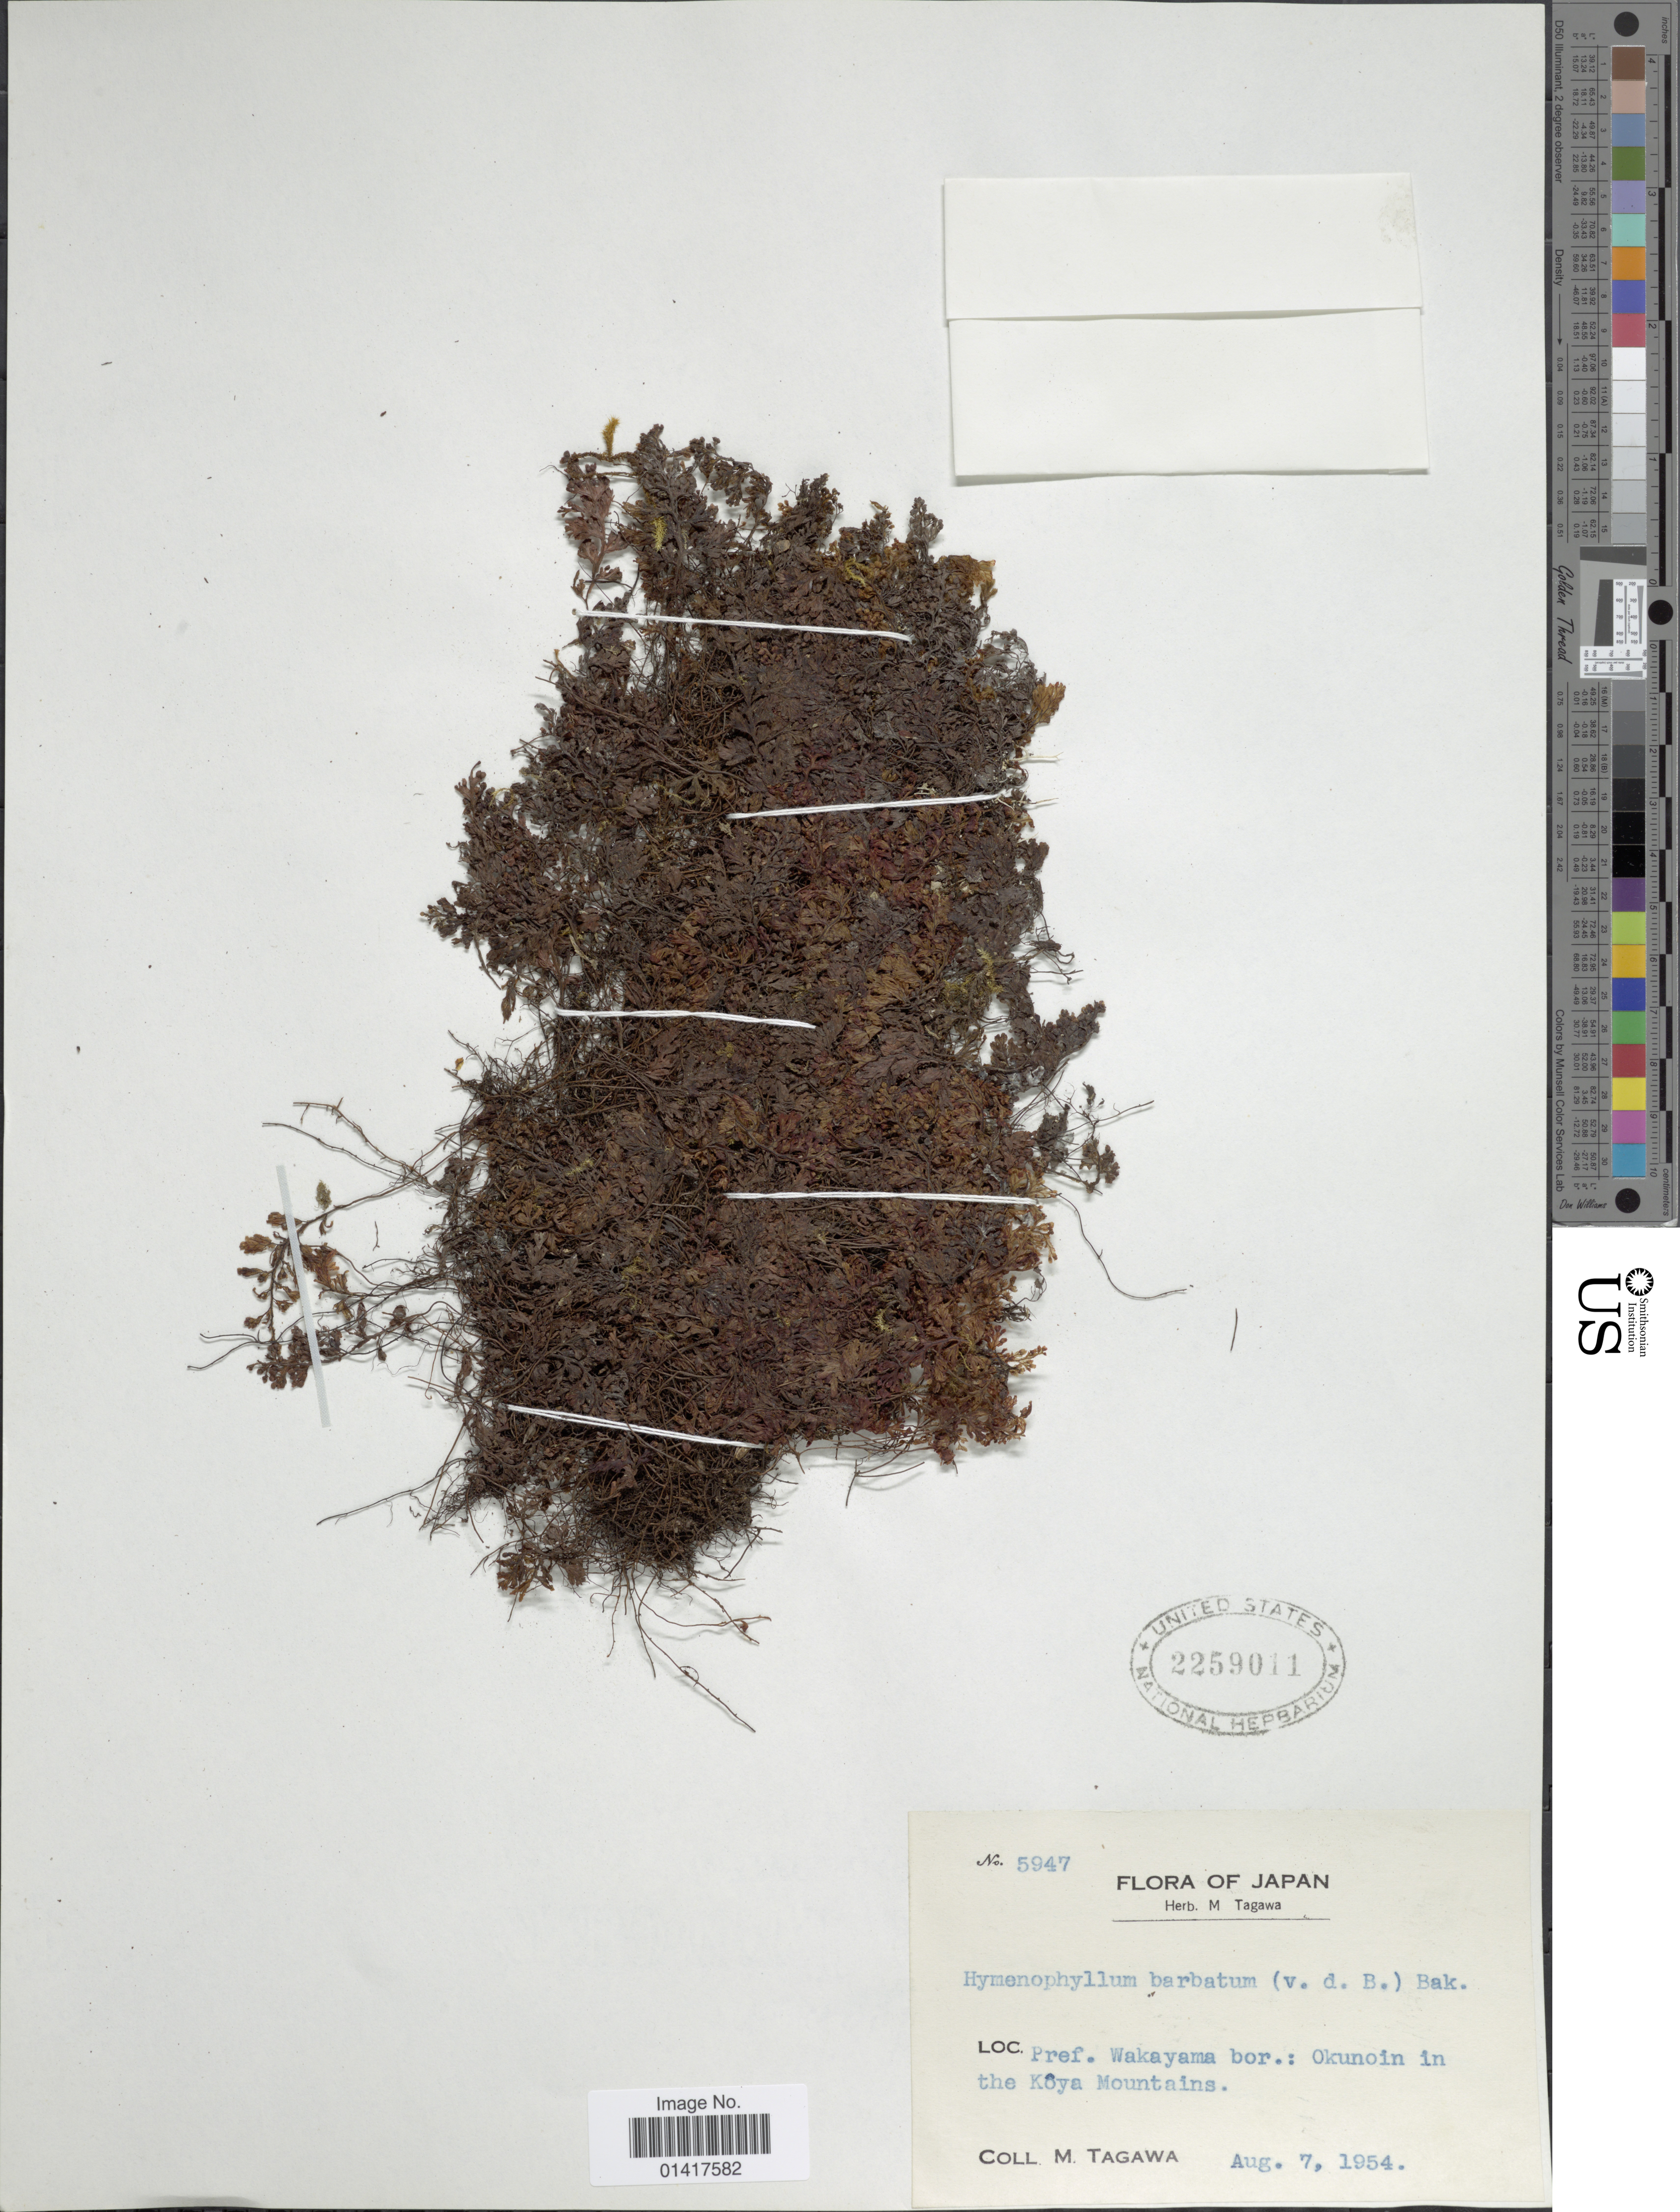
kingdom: Plantae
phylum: Tracheophyta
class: Polypodiopsida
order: Hymenophyllales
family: Hymenophyllaceae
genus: Hymenophyllum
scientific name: Hymenophyllum barbatum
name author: (Bosch) Baker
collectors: M. Tagawa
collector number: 5947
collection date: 1954-08-07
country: Japan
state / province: Wakayama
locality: Pref. Wakayama bor.: Okunoin in the Koya Mountains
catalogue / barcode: US 2259011